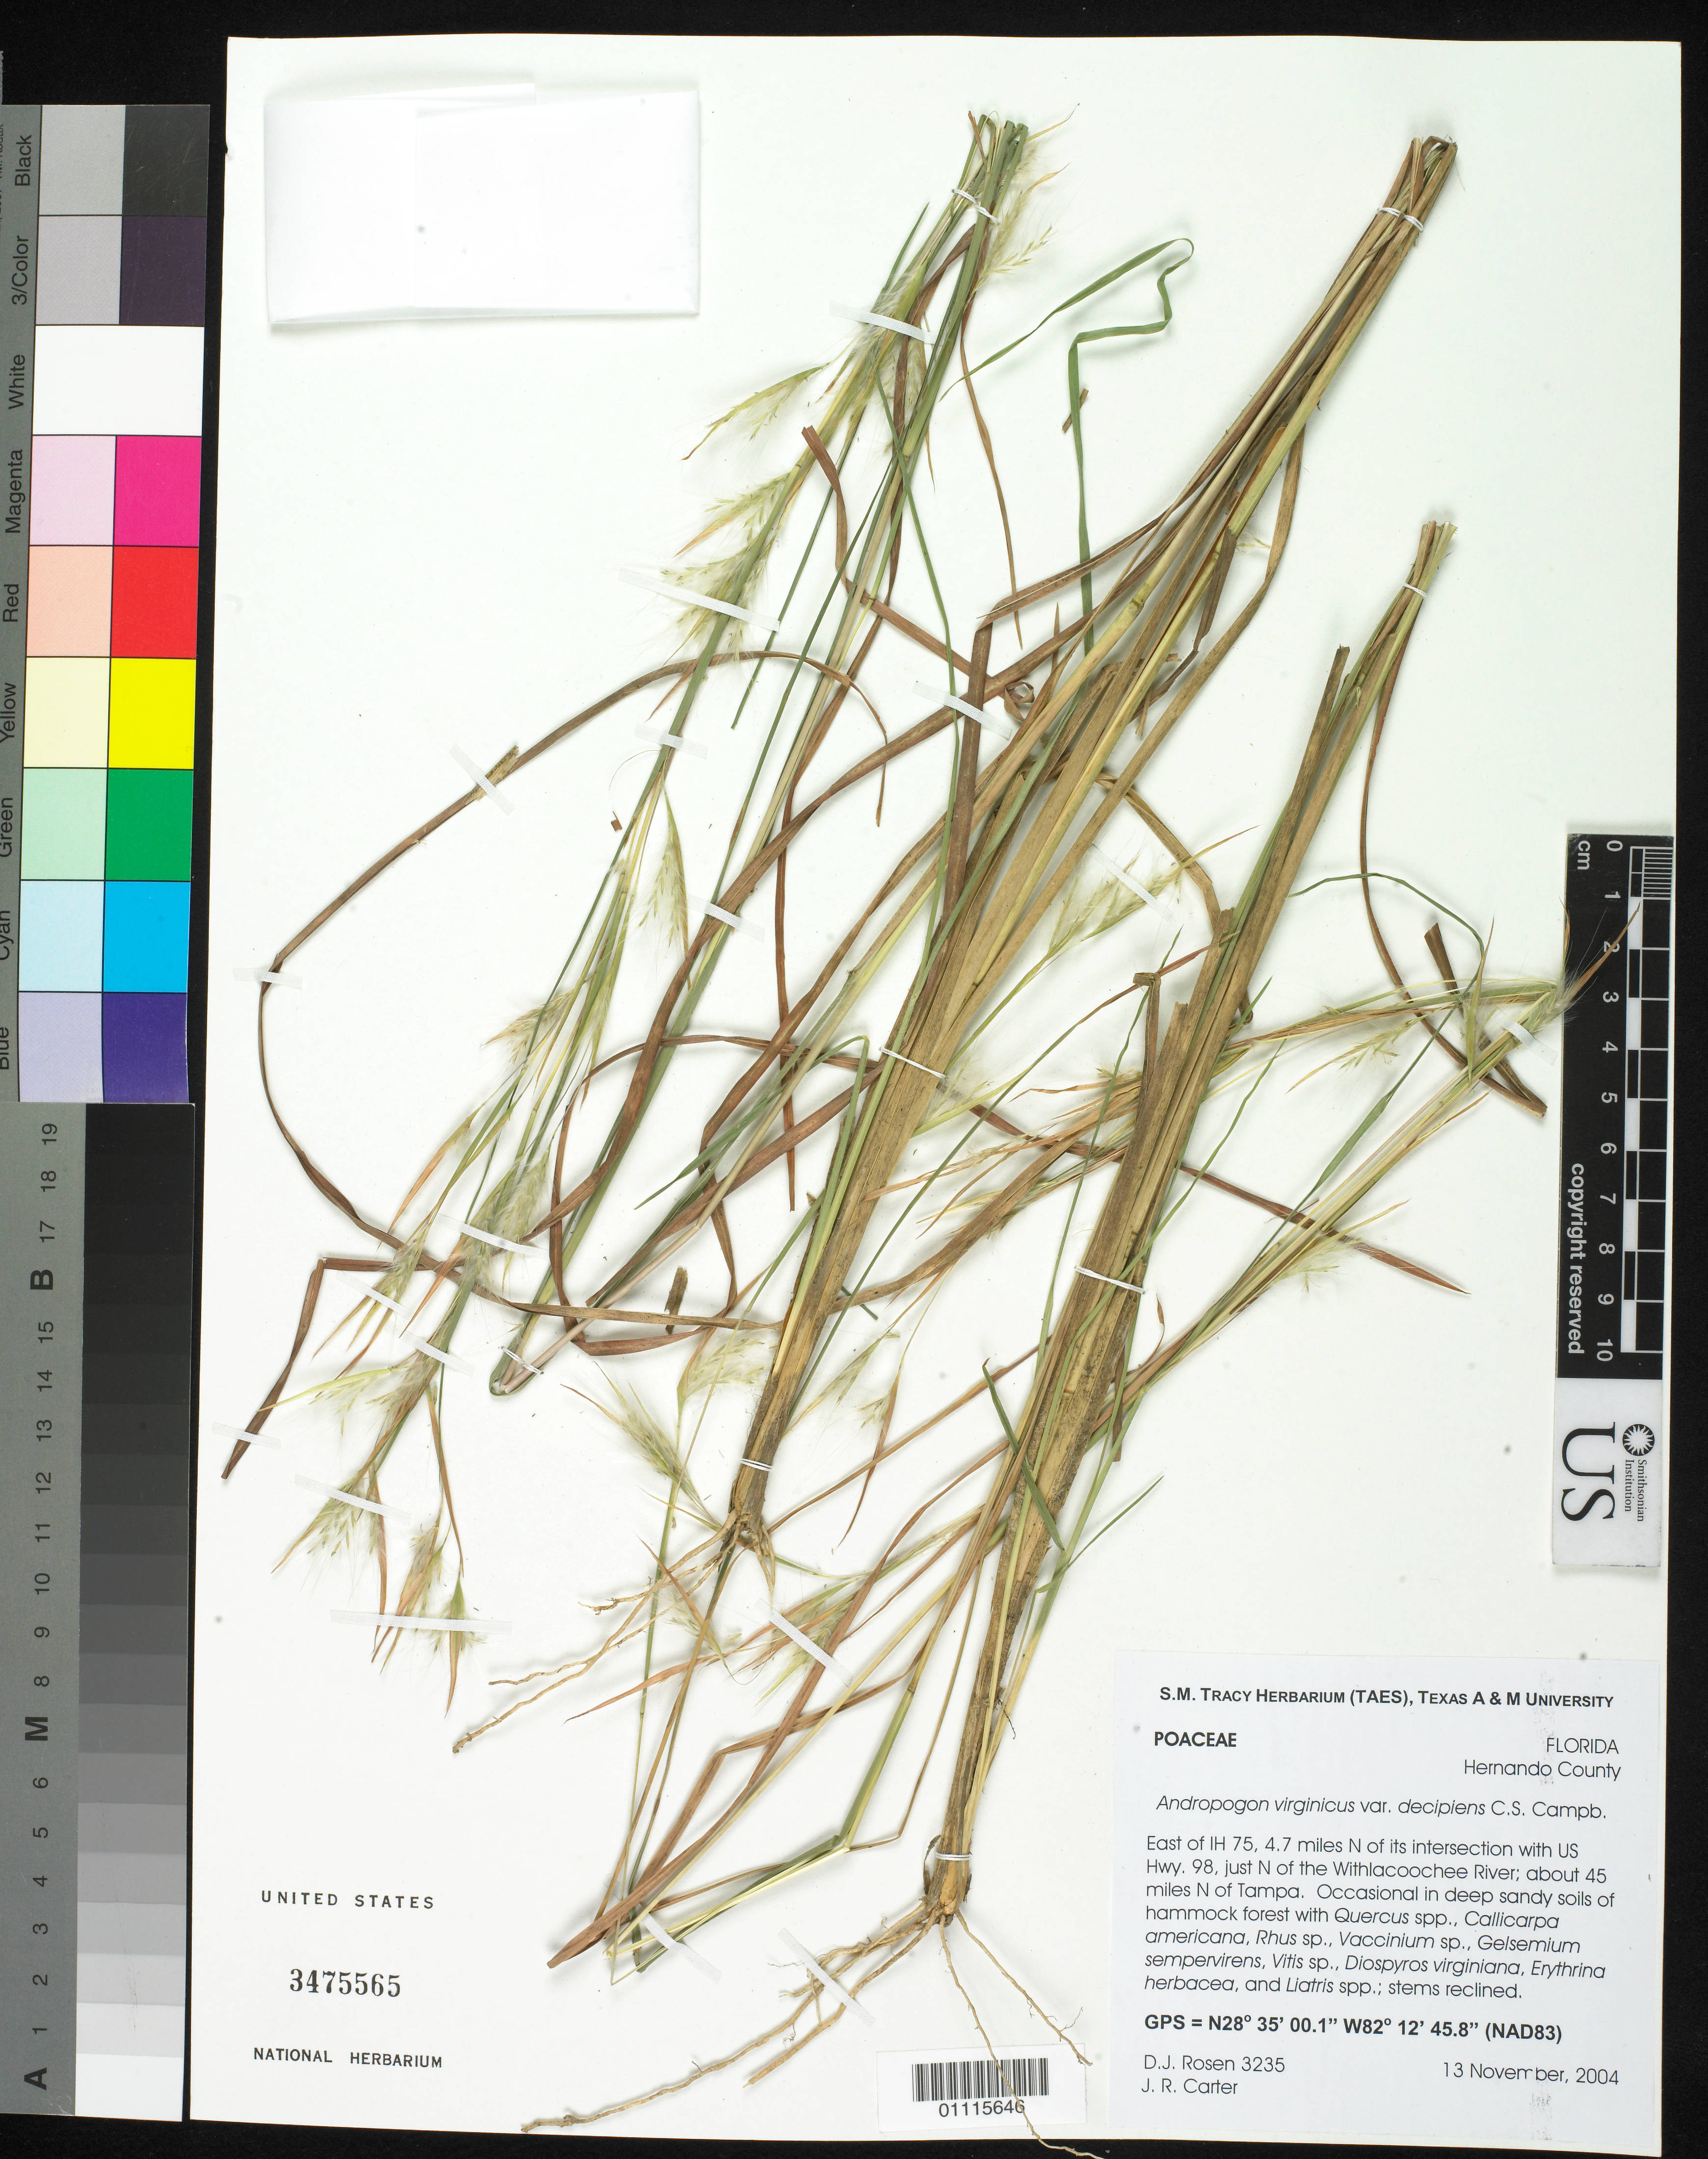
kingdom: Plantae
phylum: Tracheophyta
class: Liliopsida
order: Poales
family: Poaceae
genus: Andropogon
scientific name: Andropogon virginicus var. decipiens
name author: C.S. Campb.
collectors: D. J. Rosen & R. Carter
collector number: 3235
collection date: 2004-11-13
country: United States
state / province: Florida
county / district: Hernando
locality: East of IH 75, 4.7 mi. N of its intersection with US Hwy 98, just N of the Withlacoochee River; about 45 mi N of Tampa.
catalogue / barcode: US 3475565